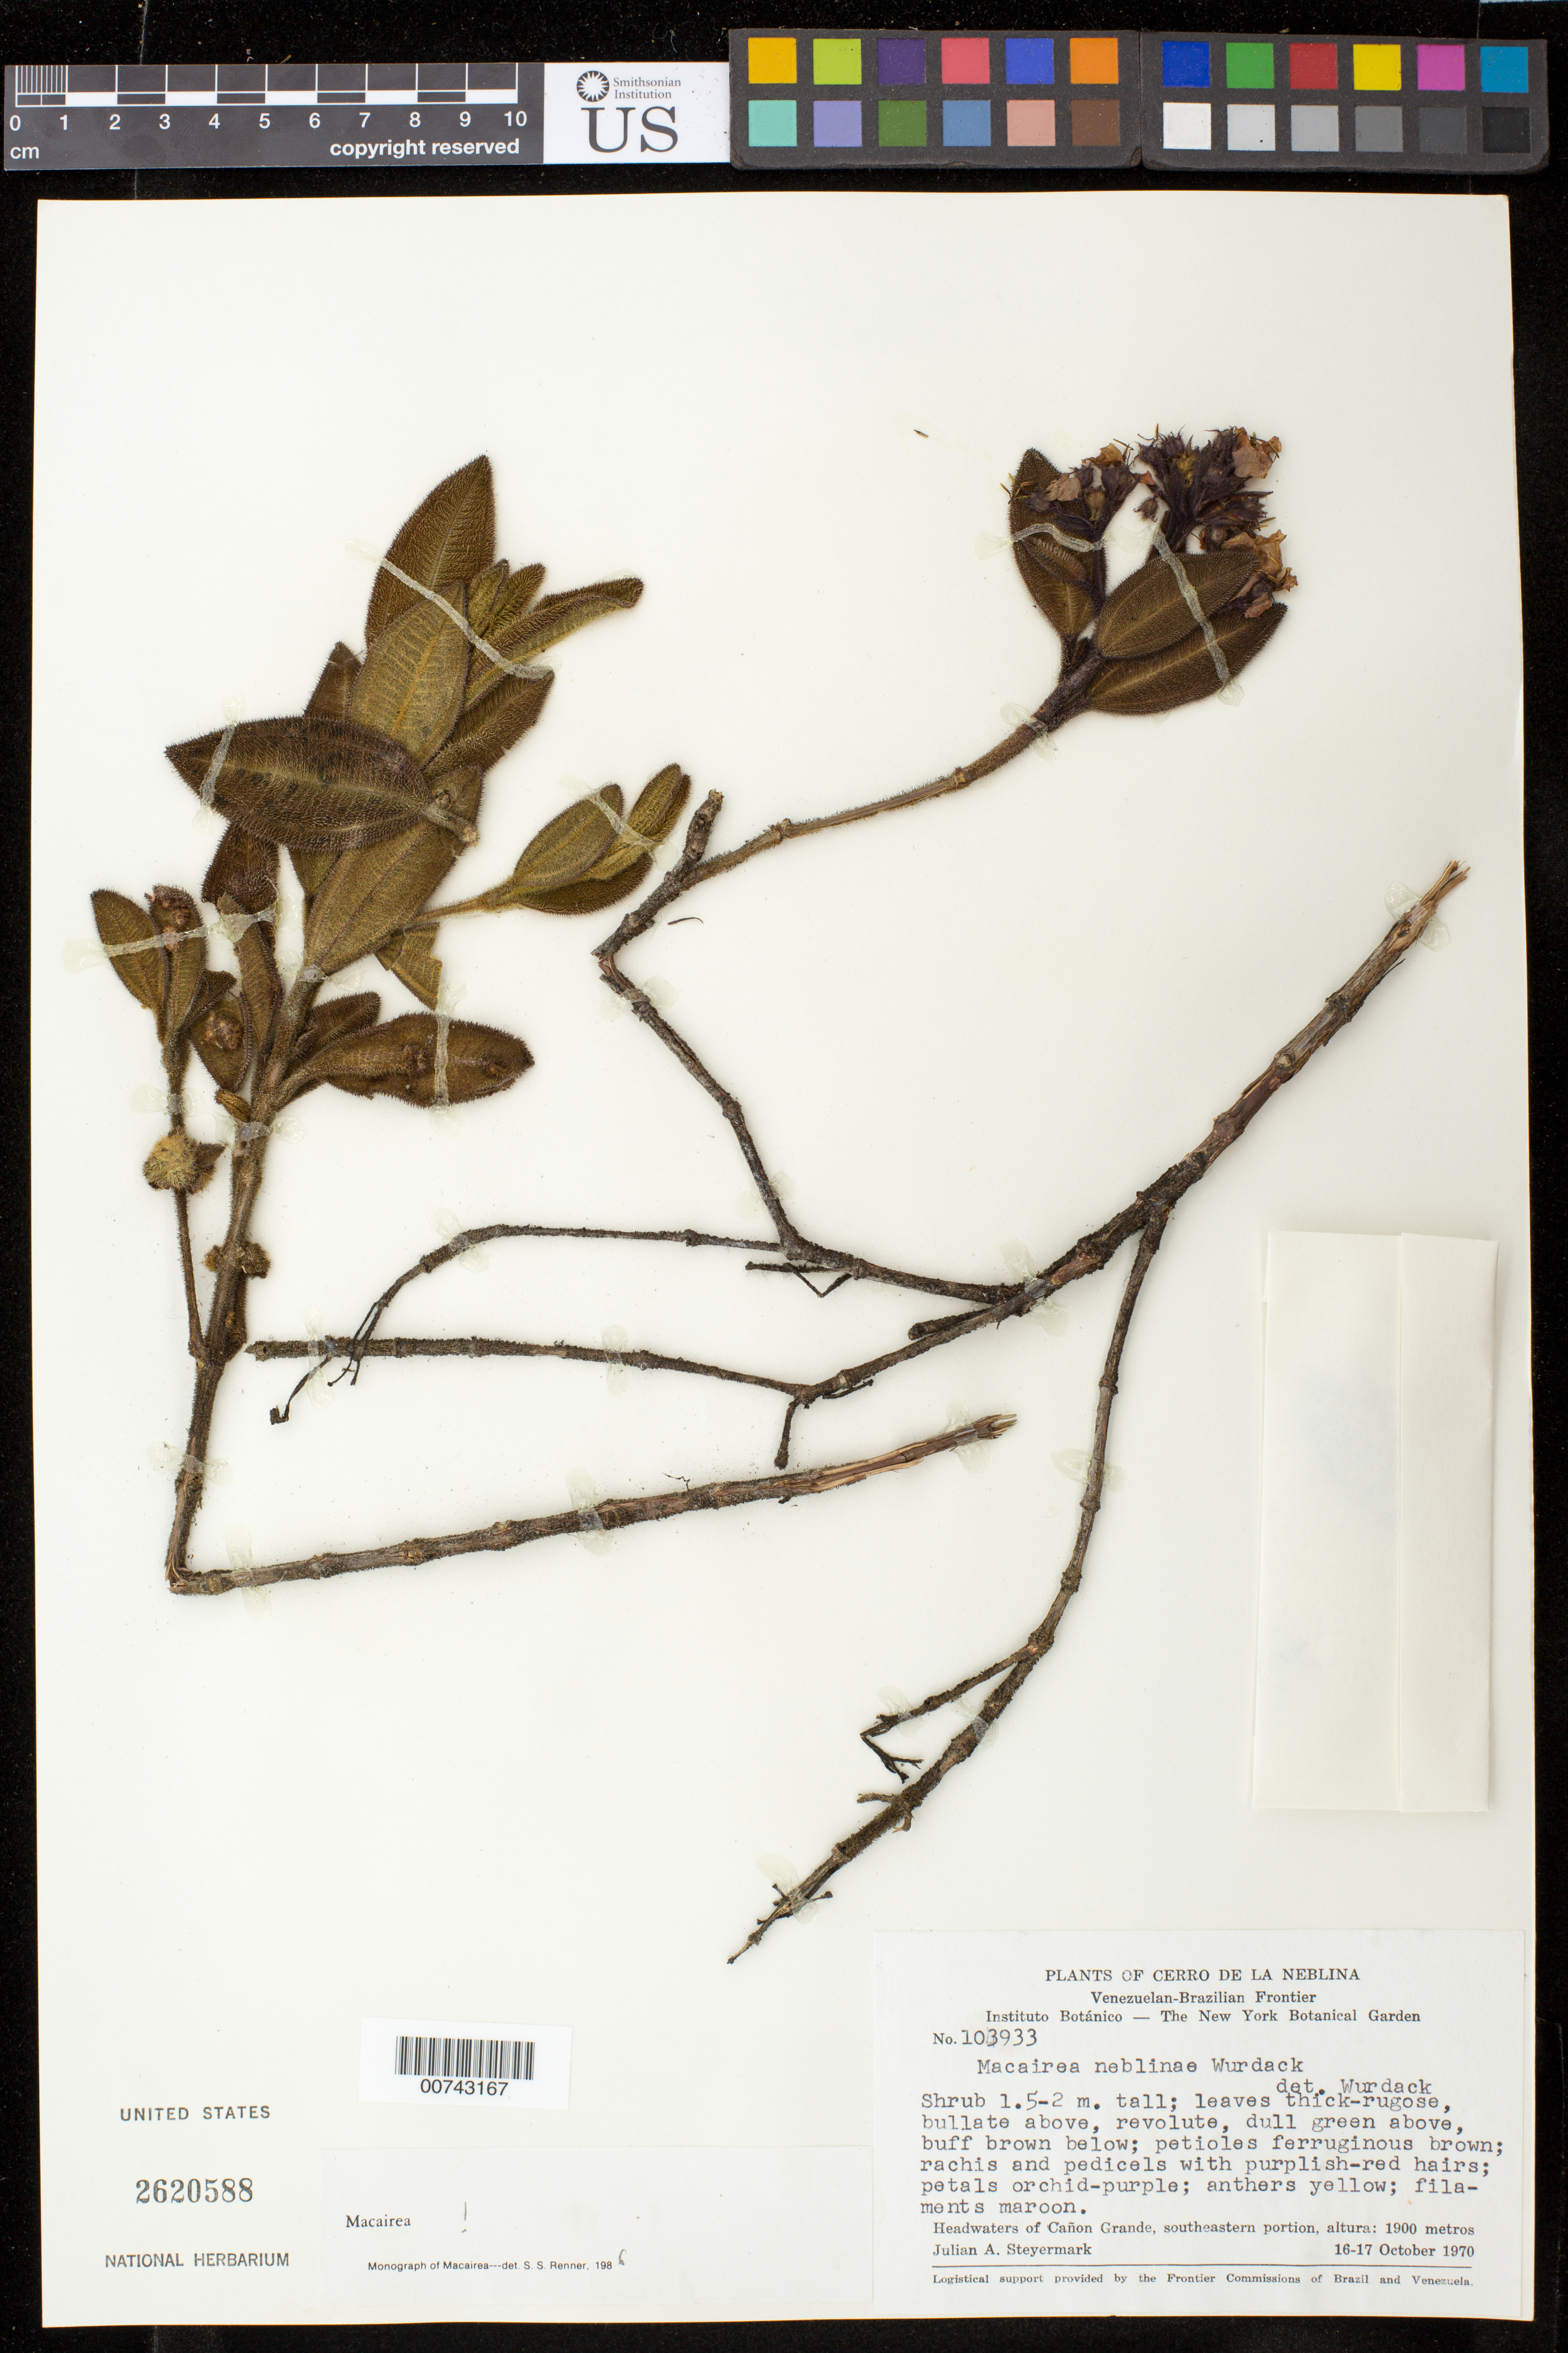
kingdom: Plantae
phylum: Tracheophyta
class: Magnoliopsida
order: Myrtales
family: Melastomataceae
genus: Macairea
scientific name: Macairea neblinae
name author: Wurdack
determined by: Wurdack, John J., (US), US (UNITED STATES)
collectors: J. Steyermark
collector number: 103933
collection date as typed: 16-Dec-70 to 17-Dec-70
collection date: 1970-12-16/1970-12-17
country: Venezuela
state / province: Bolívar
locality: Caño Grande headwaters, southeastern portion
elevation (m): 1900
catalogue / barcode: US 2620588